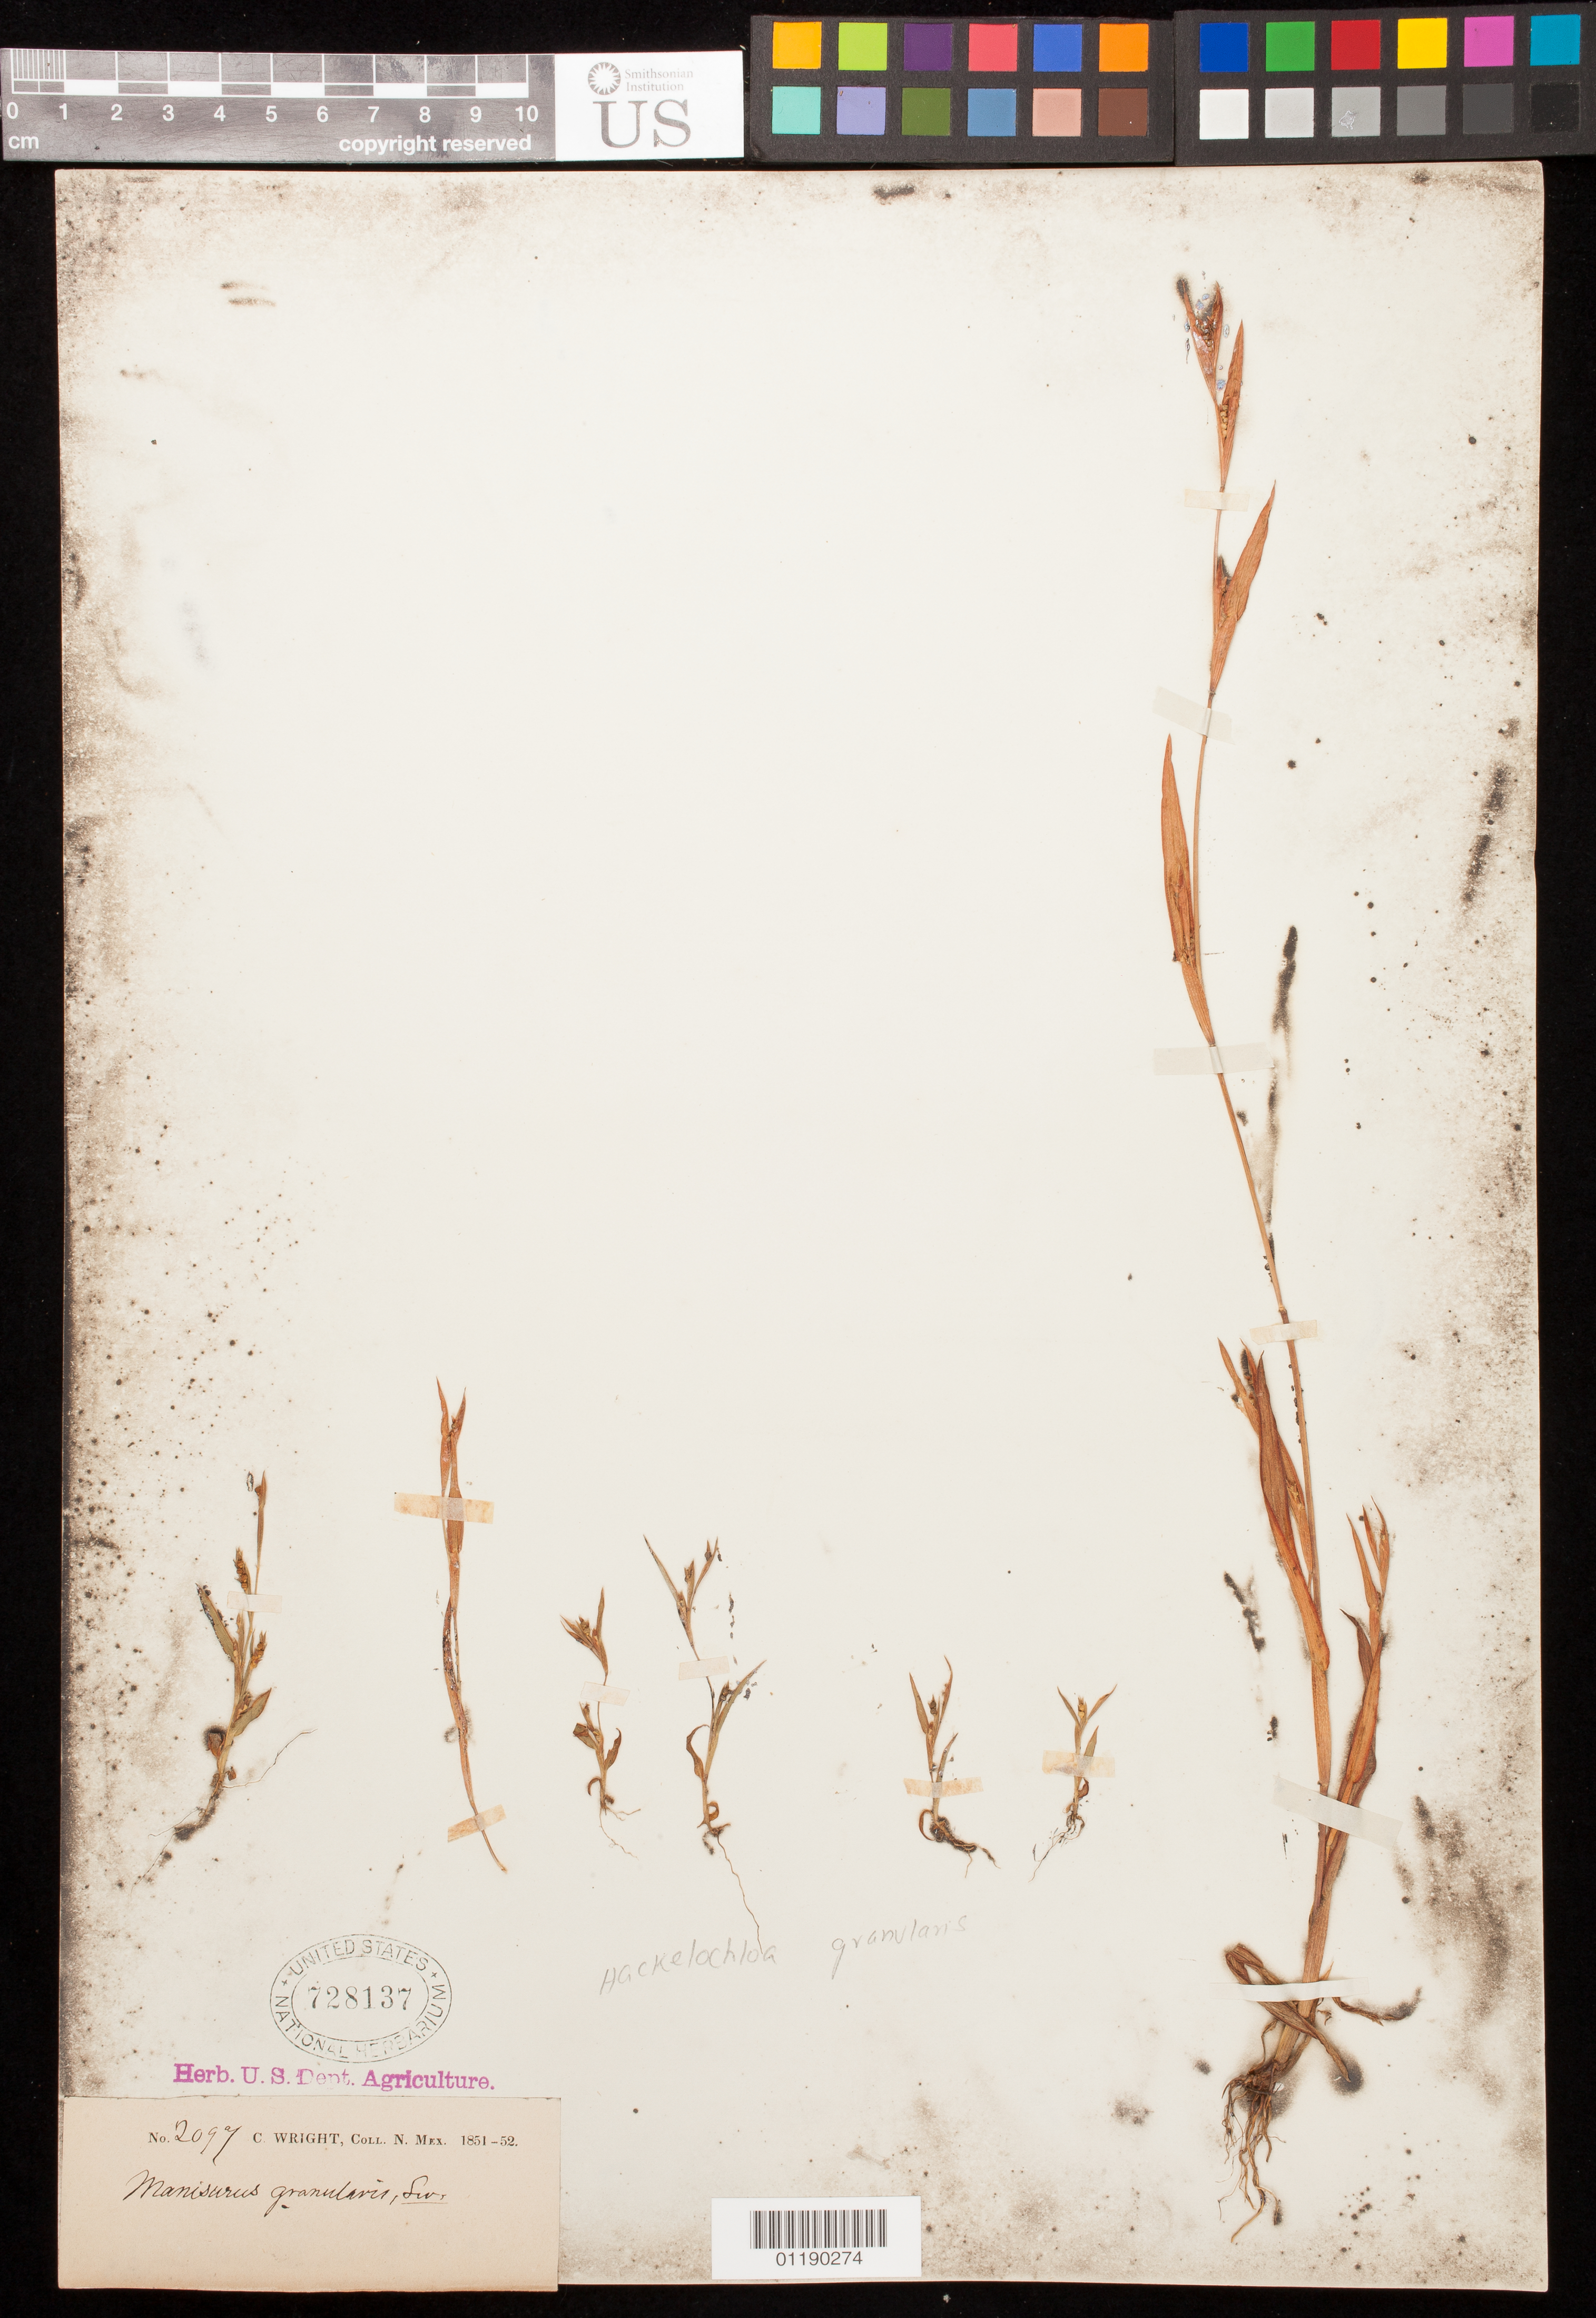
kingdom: Plantae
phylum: Tracheophyta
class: Liliopsida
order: Poales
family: Poaceae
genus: Hackelochloa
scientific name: Hackelochloa granularis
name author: (L.) Kuntze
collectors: C. Wright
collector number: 2097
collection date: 1851/1852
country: United States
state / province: New Mexico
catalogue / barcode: US 728137